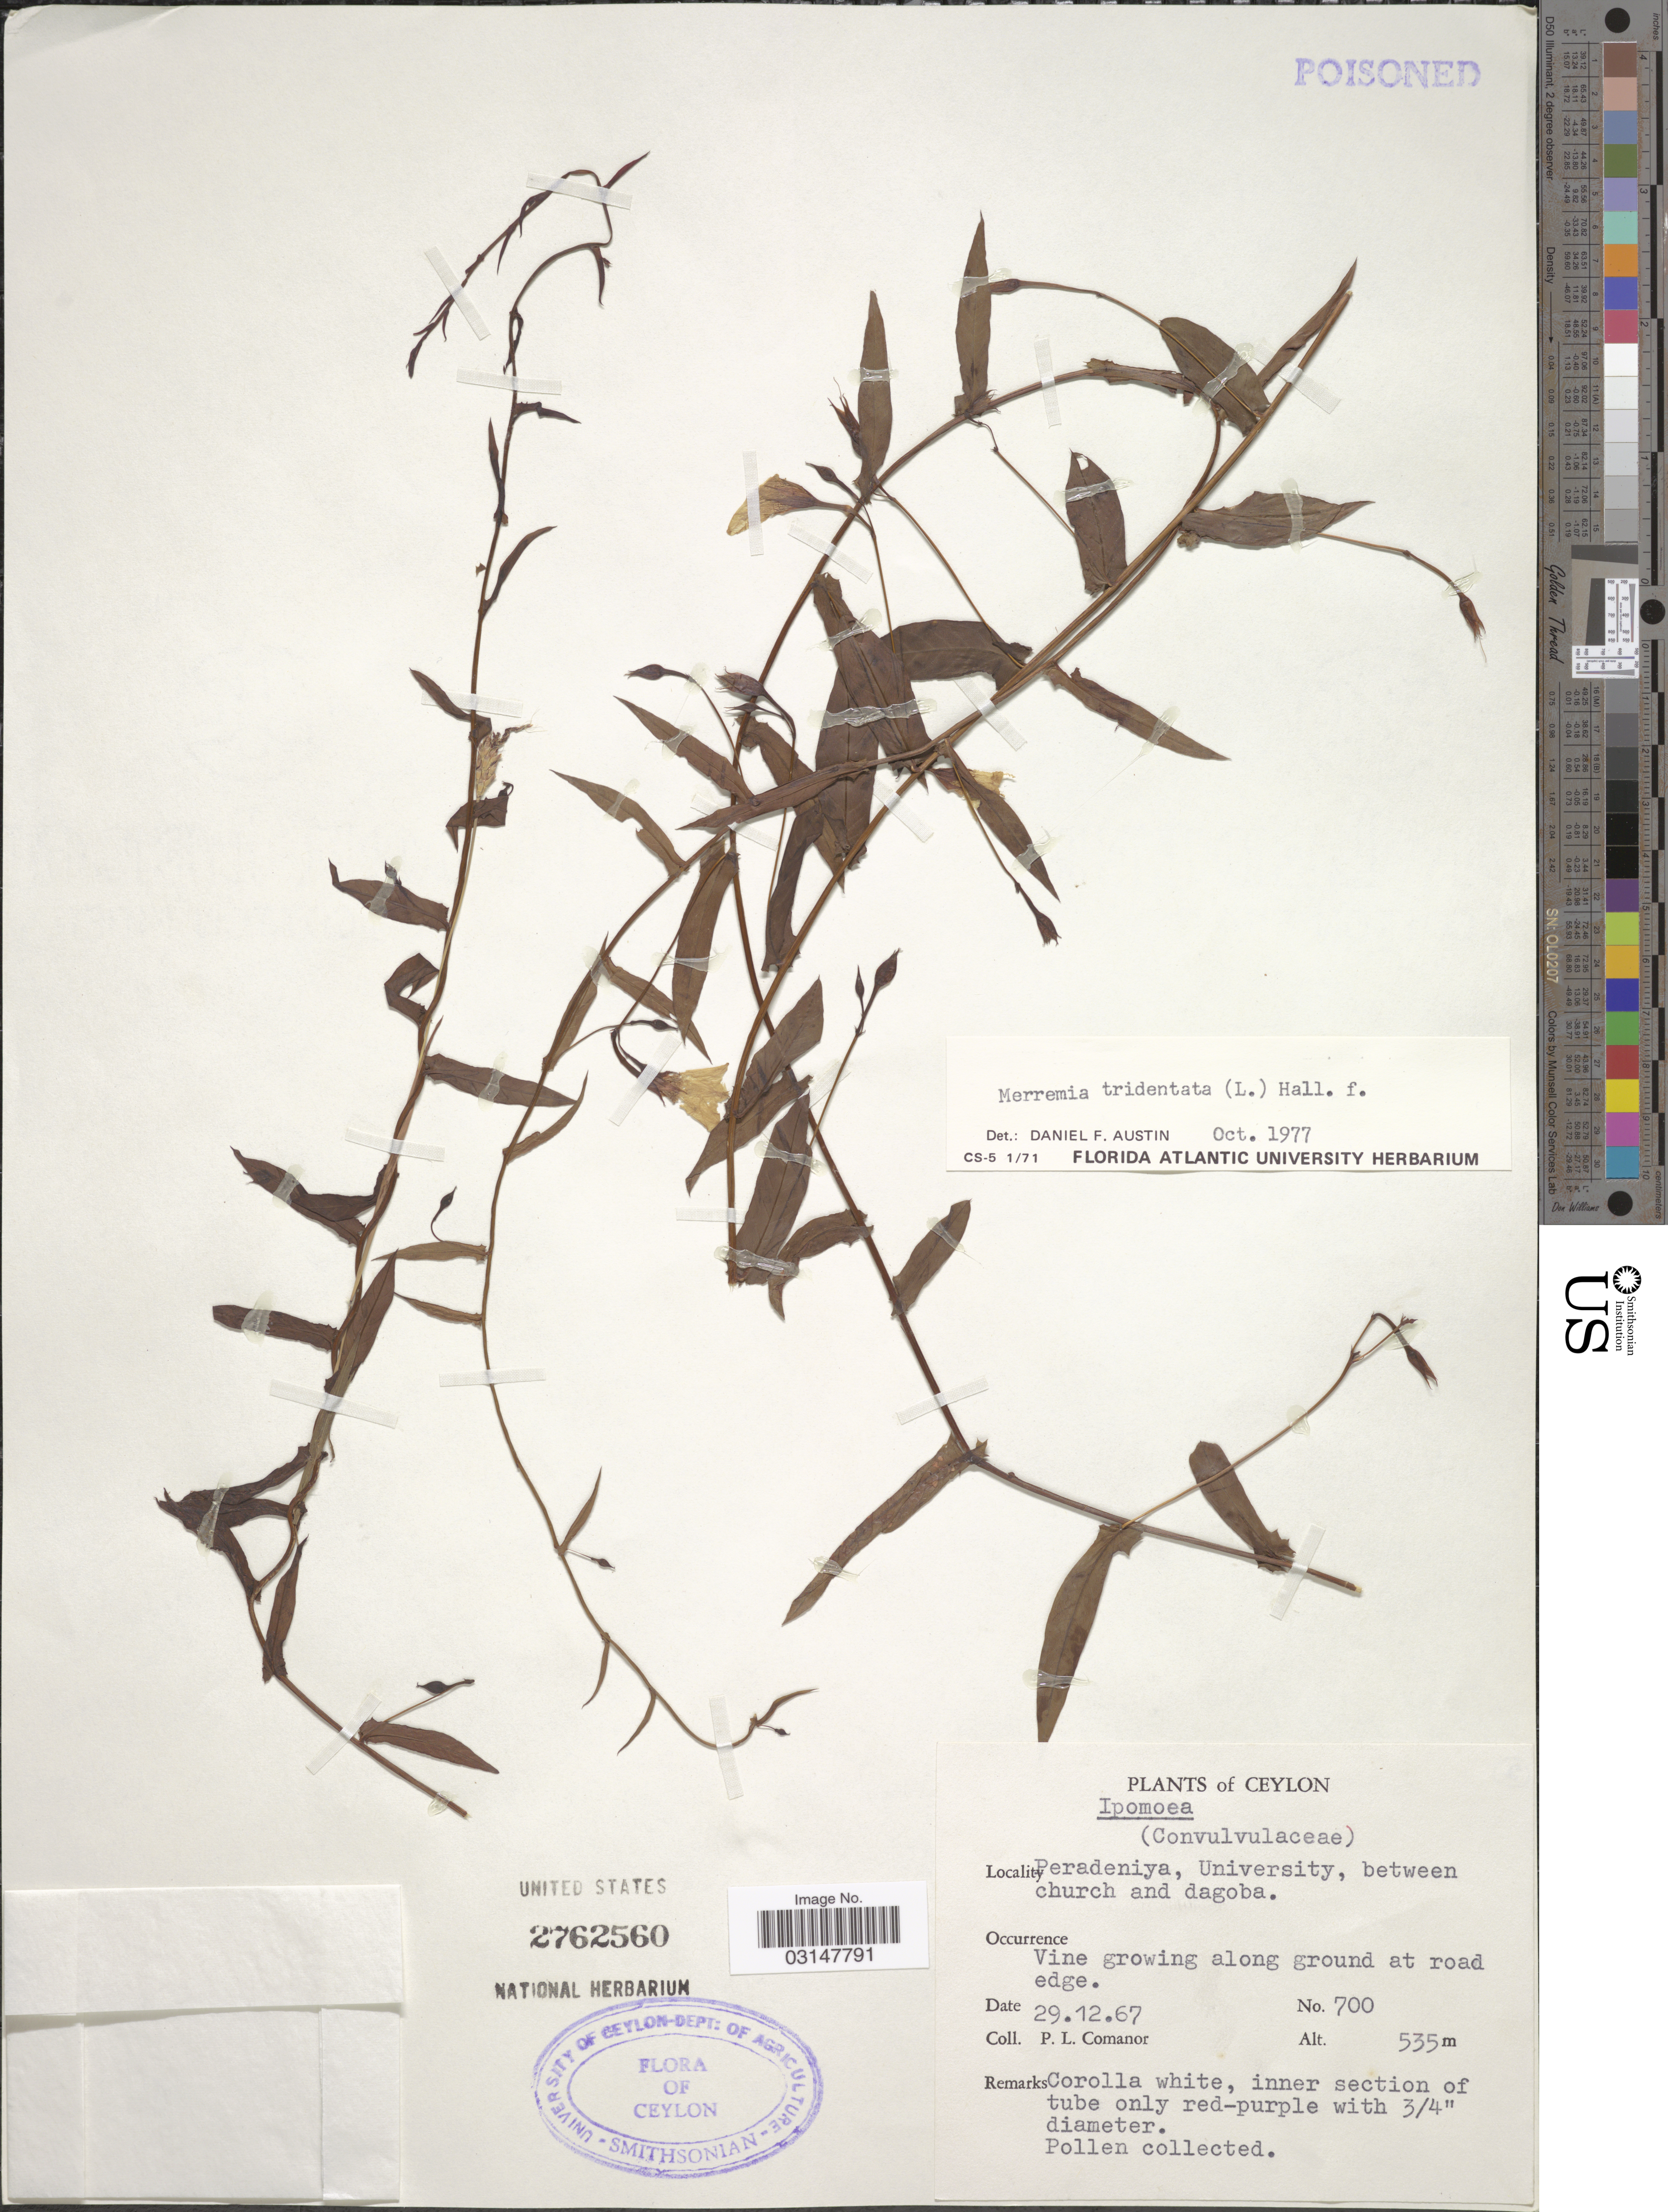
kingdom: Plantae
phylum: Tracheophyta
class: Magnoliopsida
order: Solanales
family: Convolvulaceae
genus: Xenostegia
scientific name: Xenostegia tridentata subsp. hastata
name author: (Ooststr.) Parmar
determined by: Strong, Mark T., (BOT), Smithsonian Institution - National Museum of Natural History (UNITED STATES)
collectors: P. Comanor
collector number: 700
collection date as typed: Transcribed d/m/y: 29/12/67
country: Sri Lanka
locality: Ceylon. Peradeniya, University, between church and dagoba.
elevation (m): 535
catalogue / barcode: US 2762560